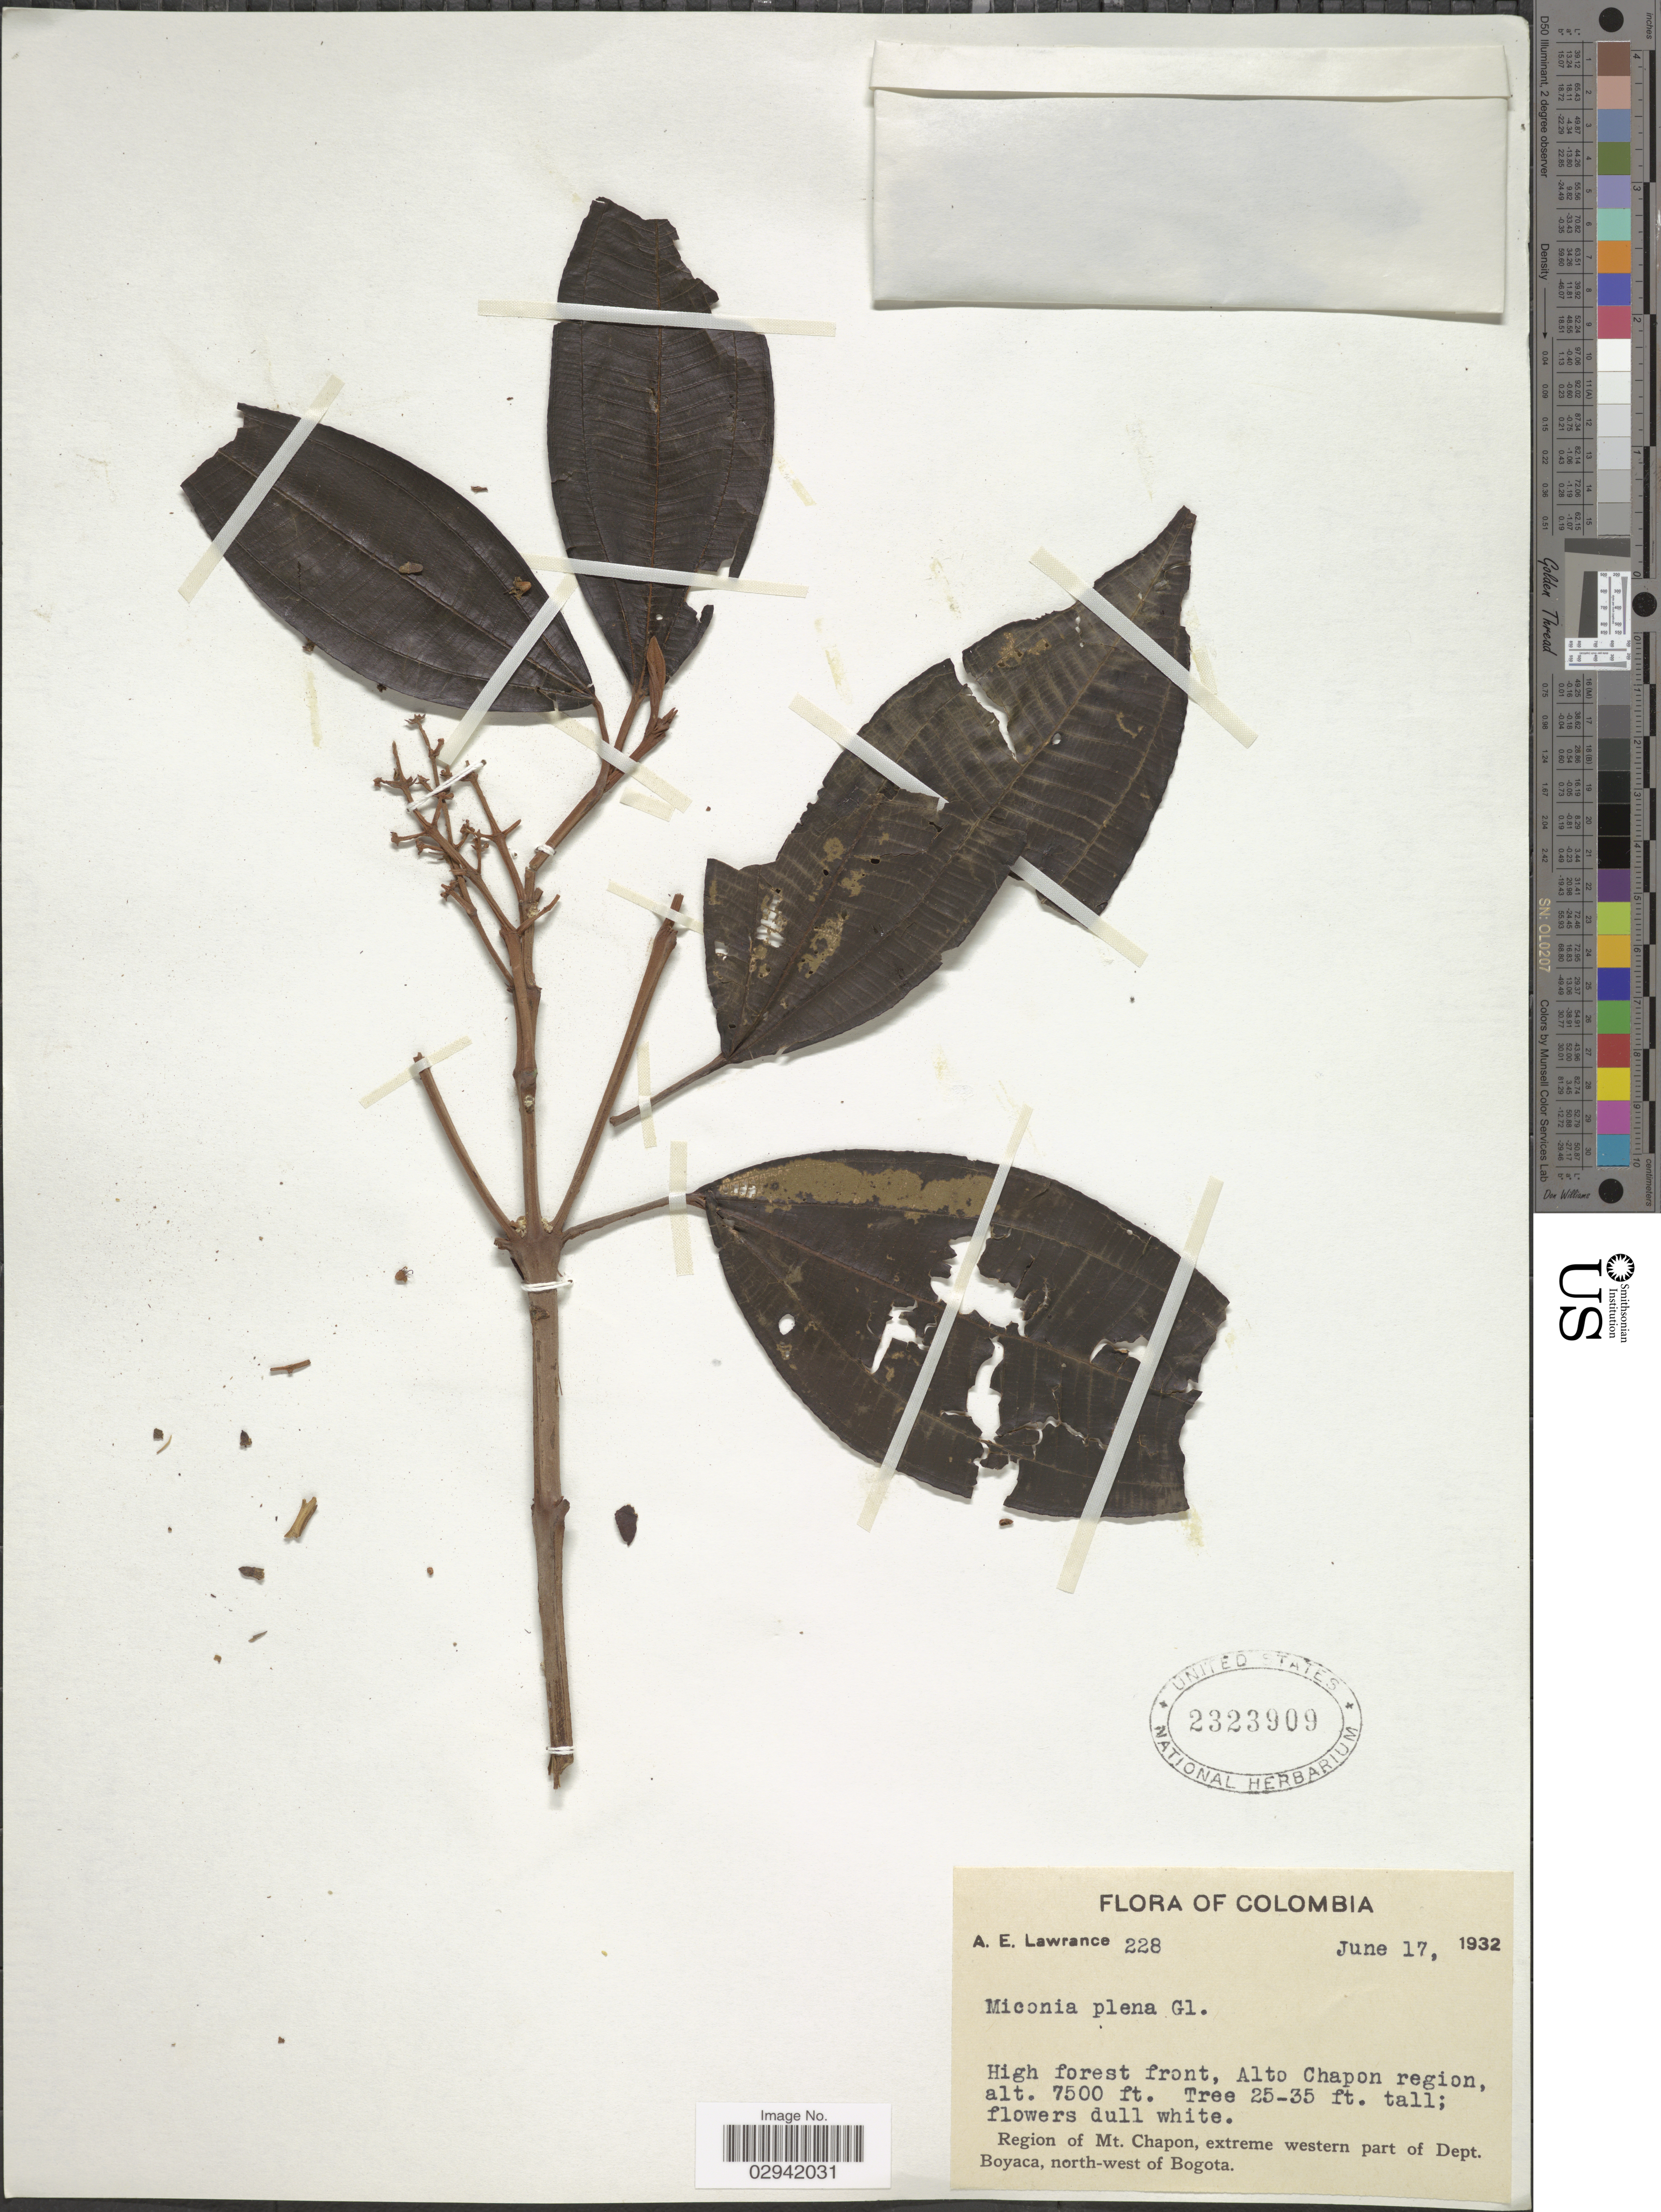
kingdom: Plantae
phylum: Tracheophyta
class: Magnoliopsida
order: Myrtales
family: Melastomataceae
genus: Miconia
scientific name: Miconia plena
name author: Gleason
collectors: A. Lawrance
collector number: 228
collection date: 1932-06-17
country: Colombia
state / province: Boyacá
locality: Alto Chapon region. Region of Mt. Chapon, extreme western part of Dept. Boyaca, north-west of Bogota.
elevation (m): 2286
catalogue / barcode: US 2323909